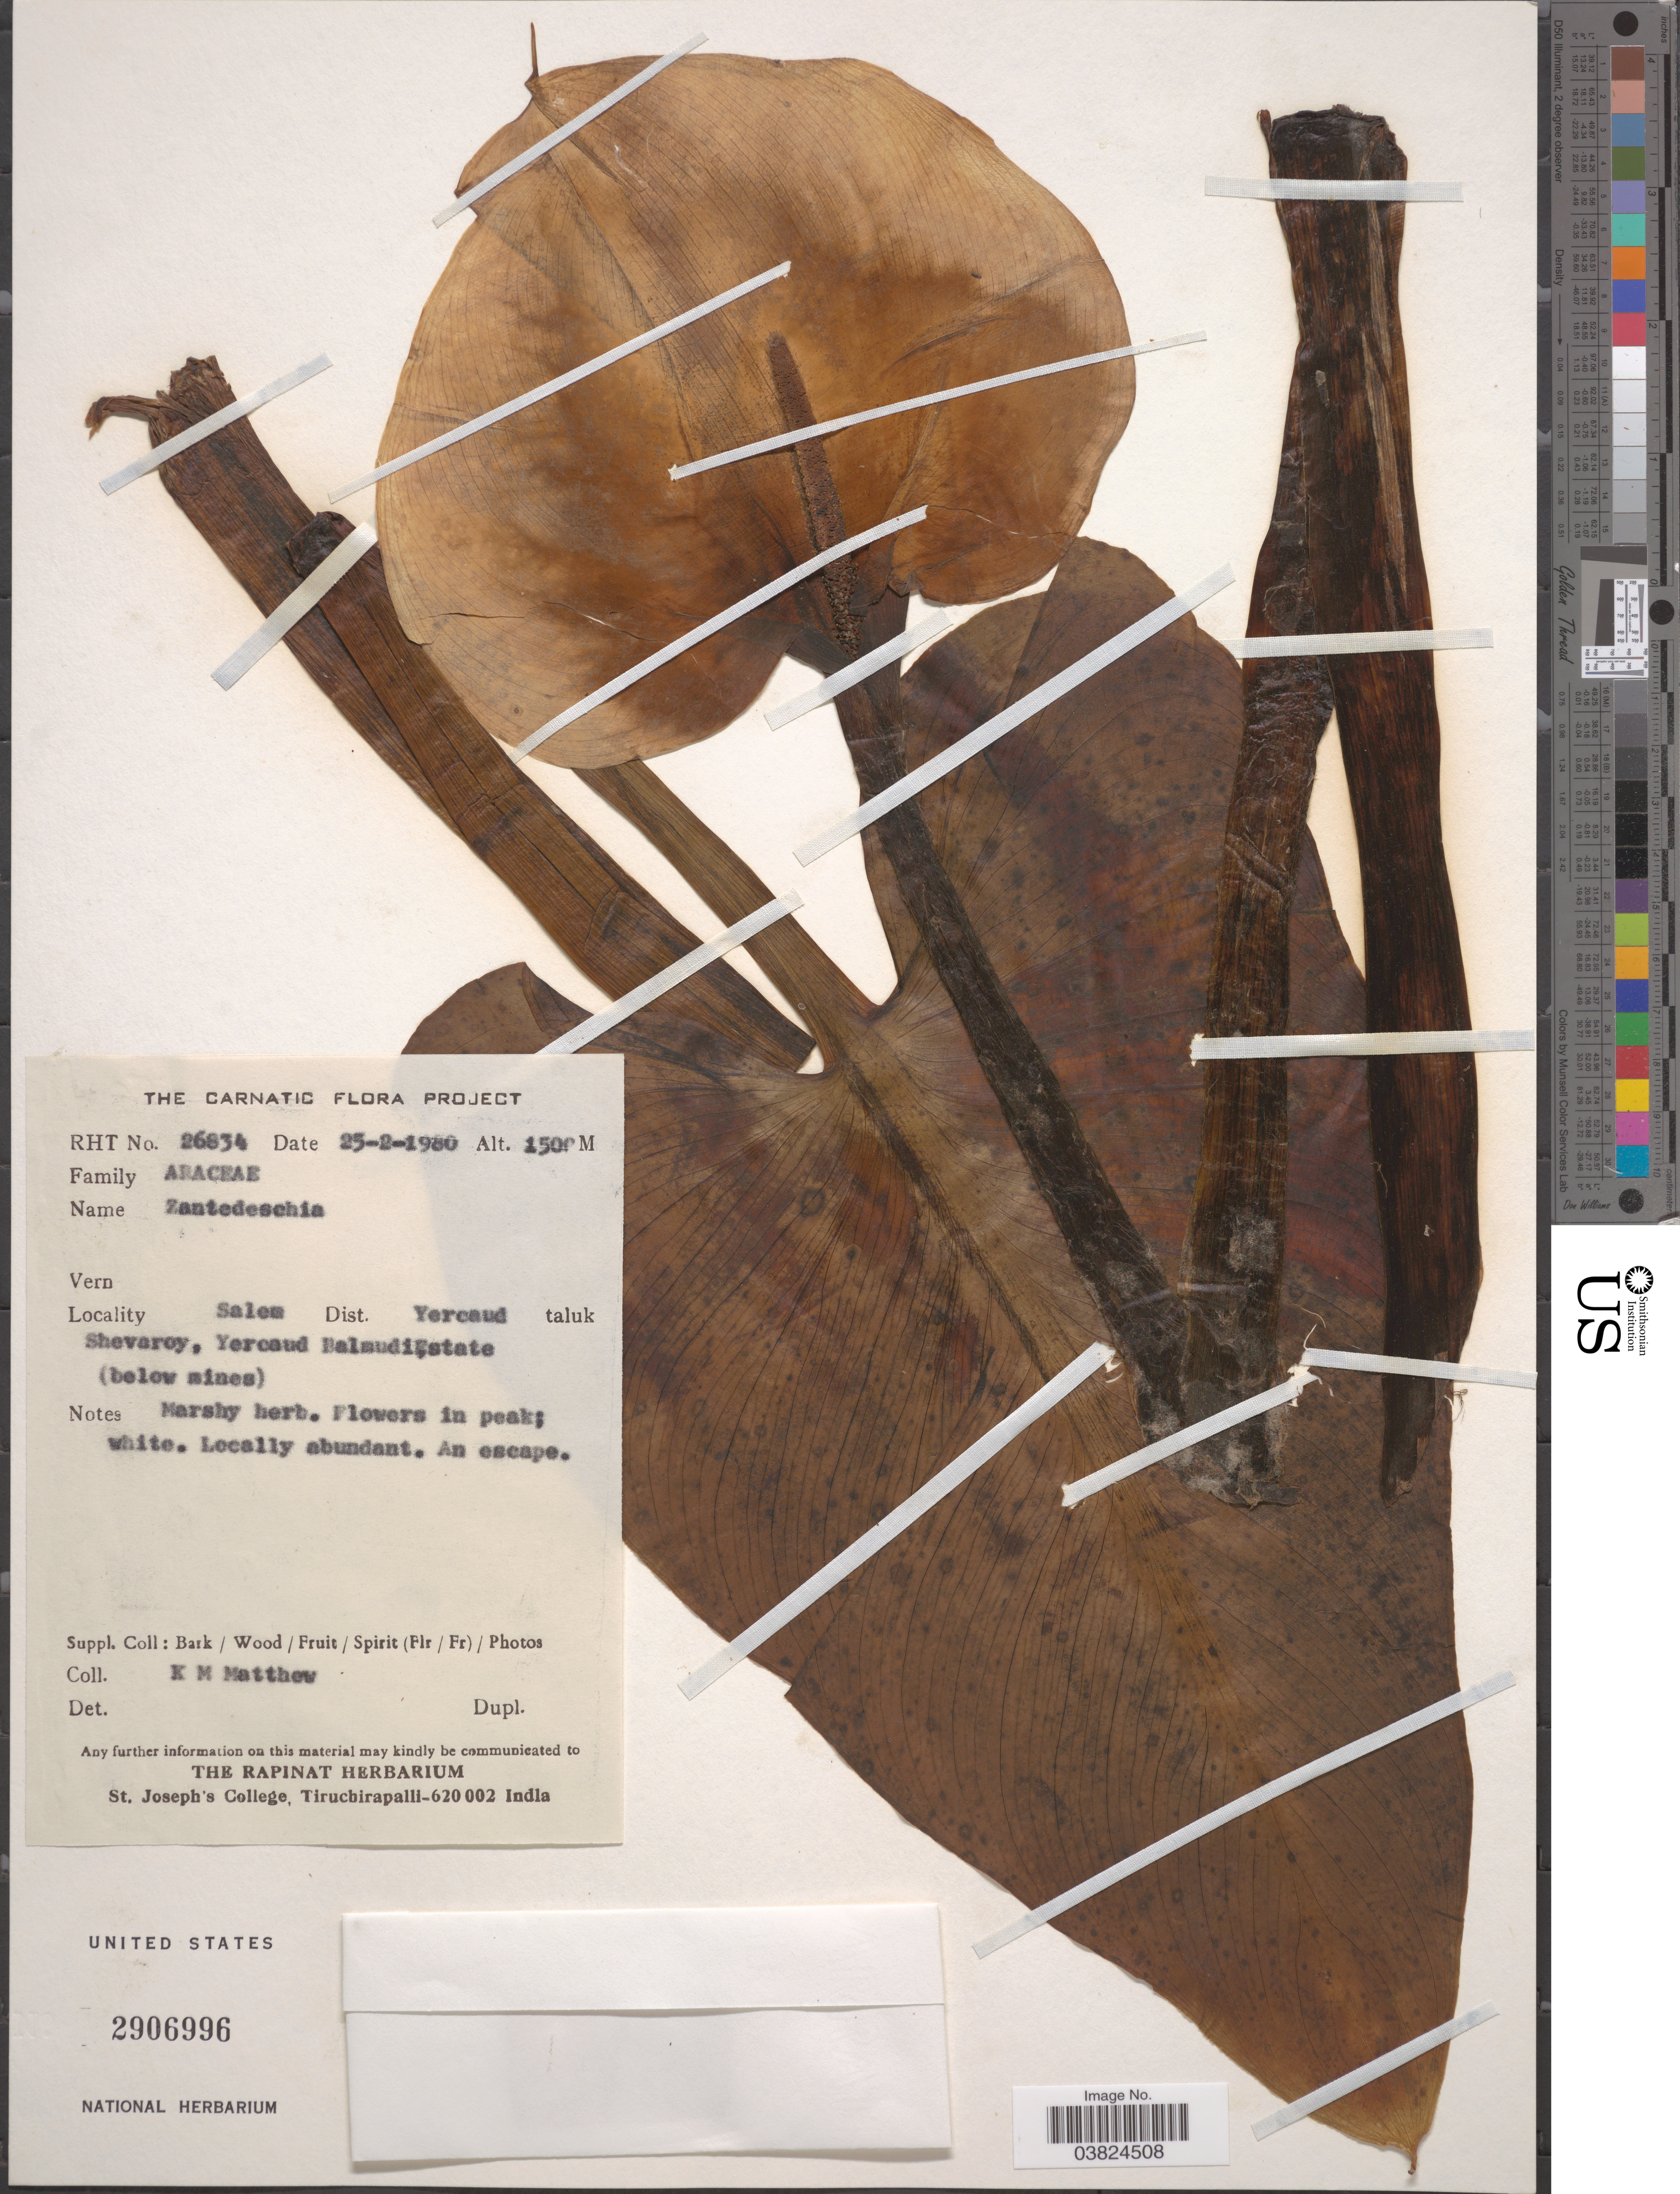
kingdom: Plantae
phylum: Tracheophyta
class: Liliopsida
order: Alismatales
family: Araceae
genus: Zantedeschia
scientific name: Zantedeschia sp.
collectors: K. M. Matthew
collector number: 26834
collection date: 1980-02-25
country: Philippines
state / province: Muslim Mindanao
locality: Salem. Dist. Yercaud taluk. Shevaroy, Yercaud BalmudiEstate.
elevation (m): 150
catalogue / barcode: US 2906996